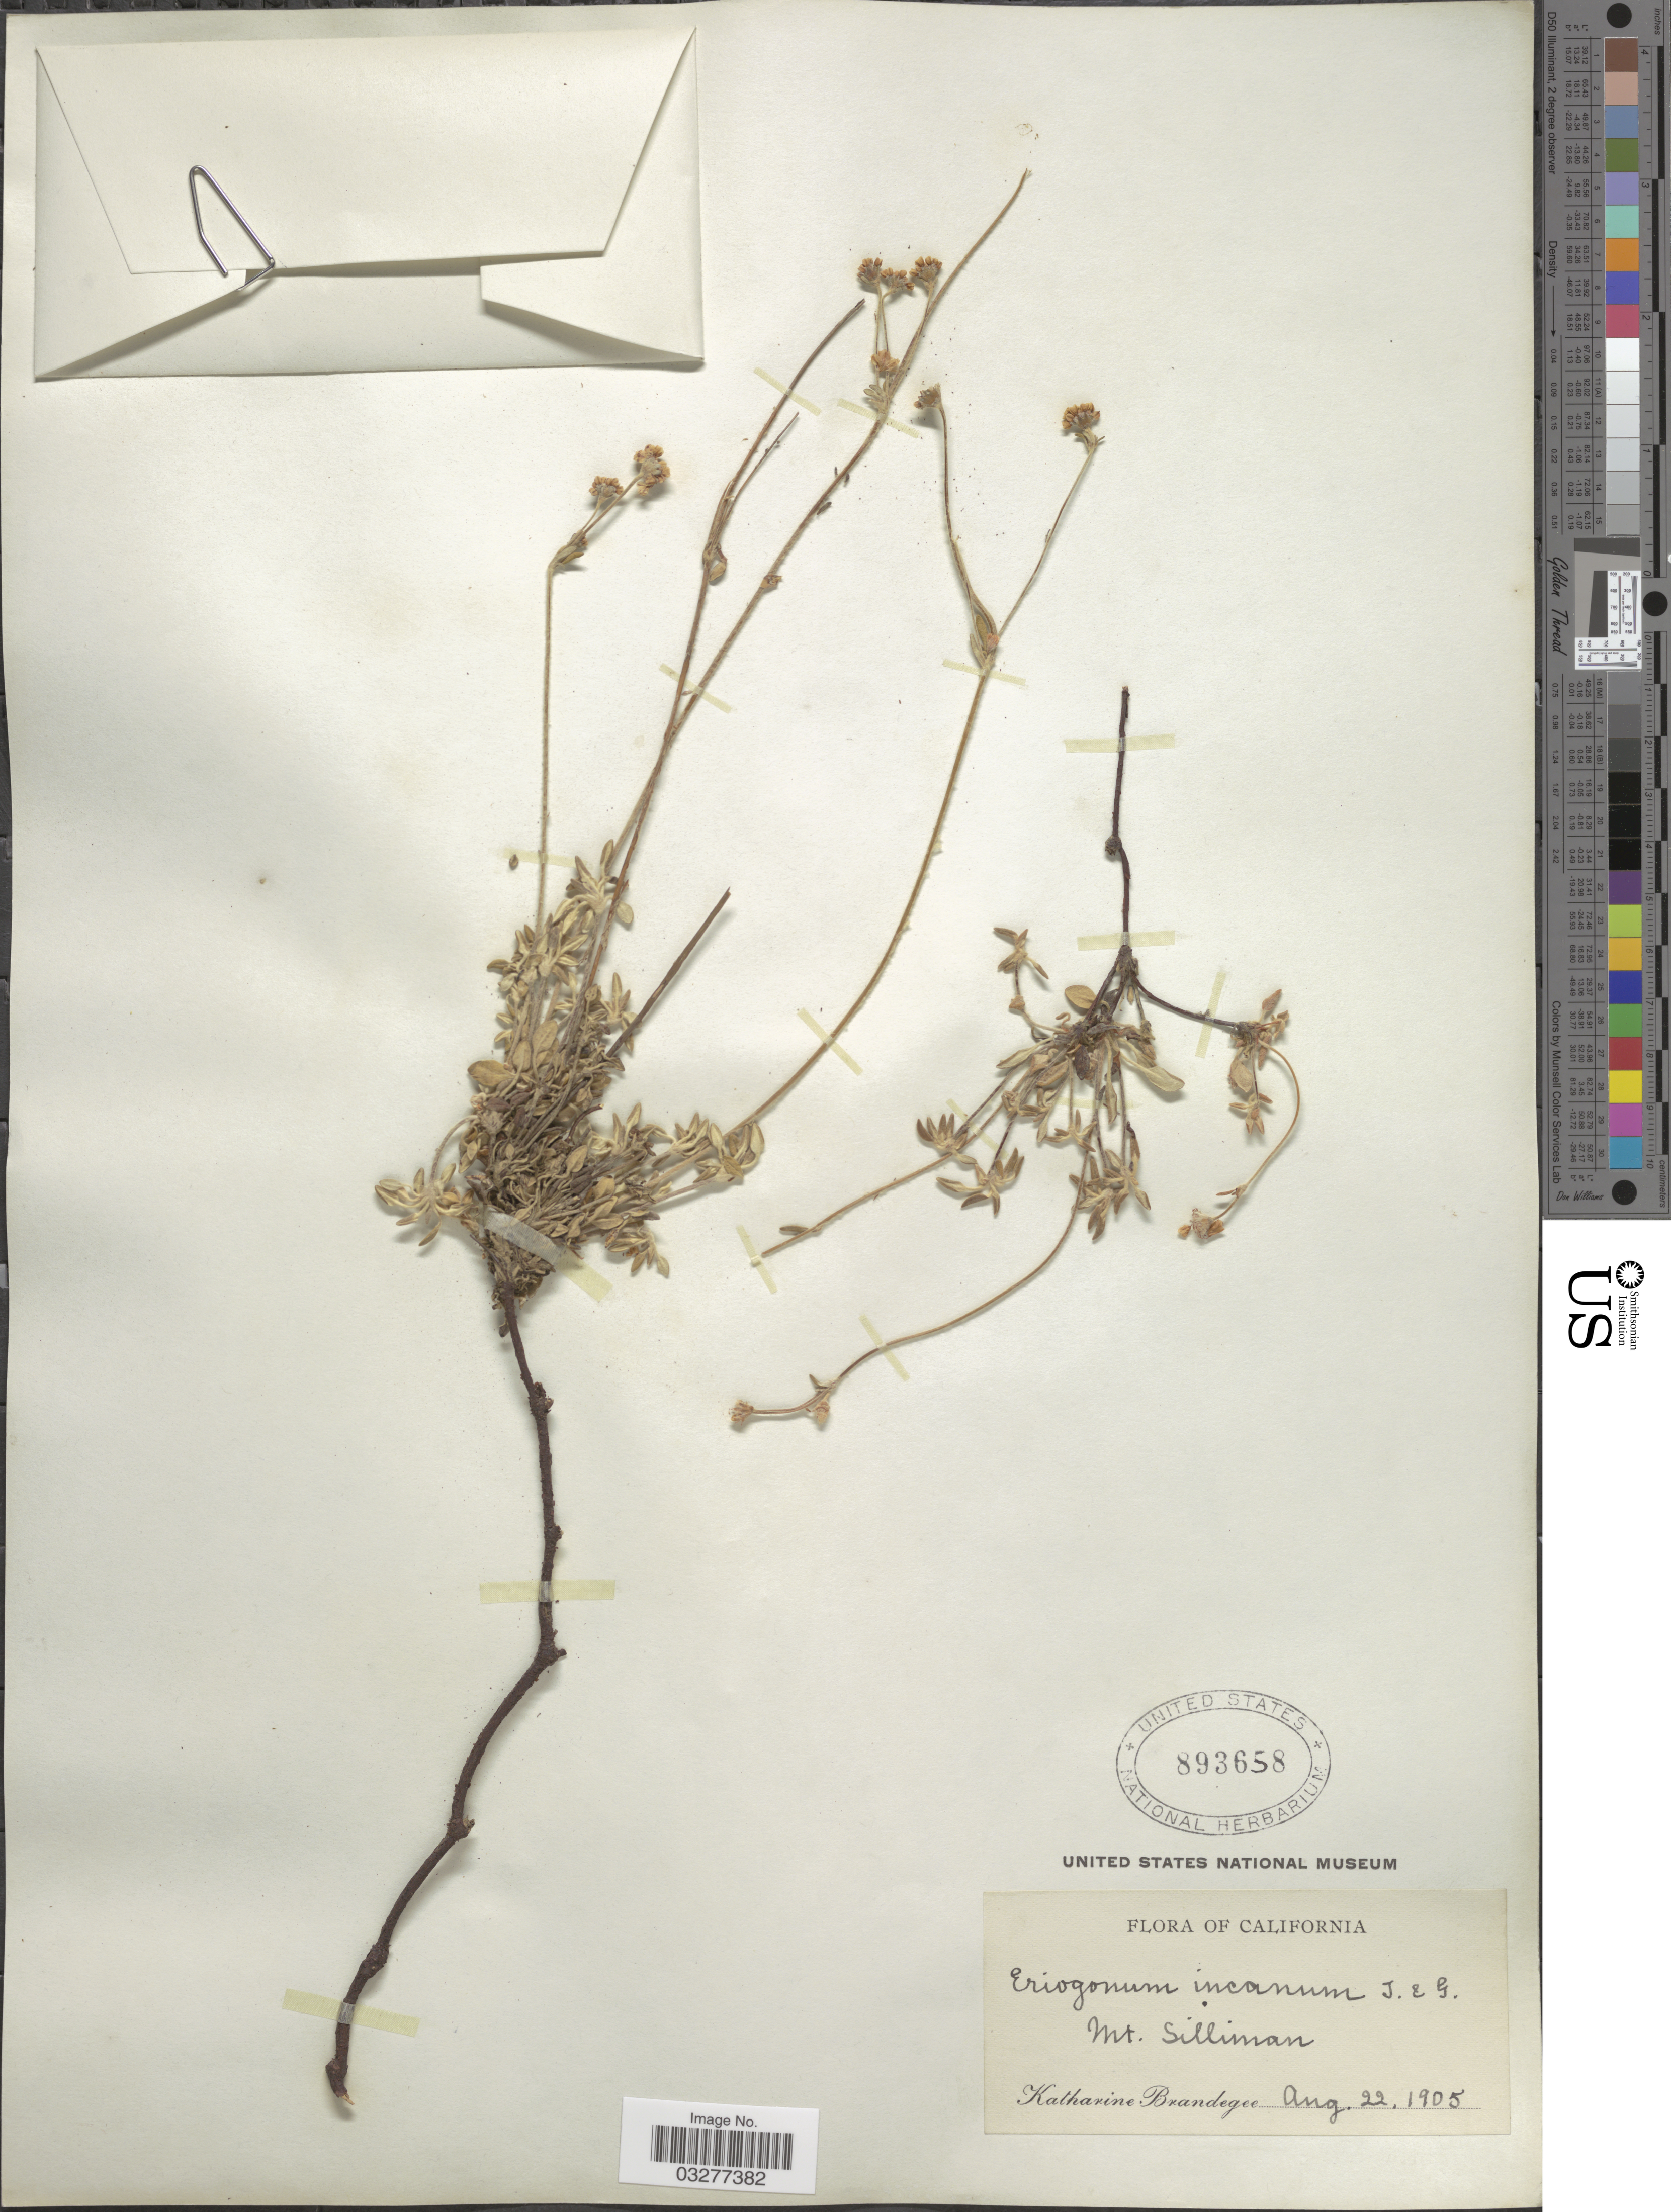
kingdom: Plantae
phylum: Tracheophyta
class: Magnoliopsida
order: Caryophyllales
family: Polygonaceae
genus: Eriogonum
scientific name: Eriogonum incanum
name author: Torr. & A. Gray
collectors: M. K. Brandegee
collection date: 1905-08-22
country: United States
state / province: California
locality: Mt. Silliman.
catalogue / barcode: US 893658